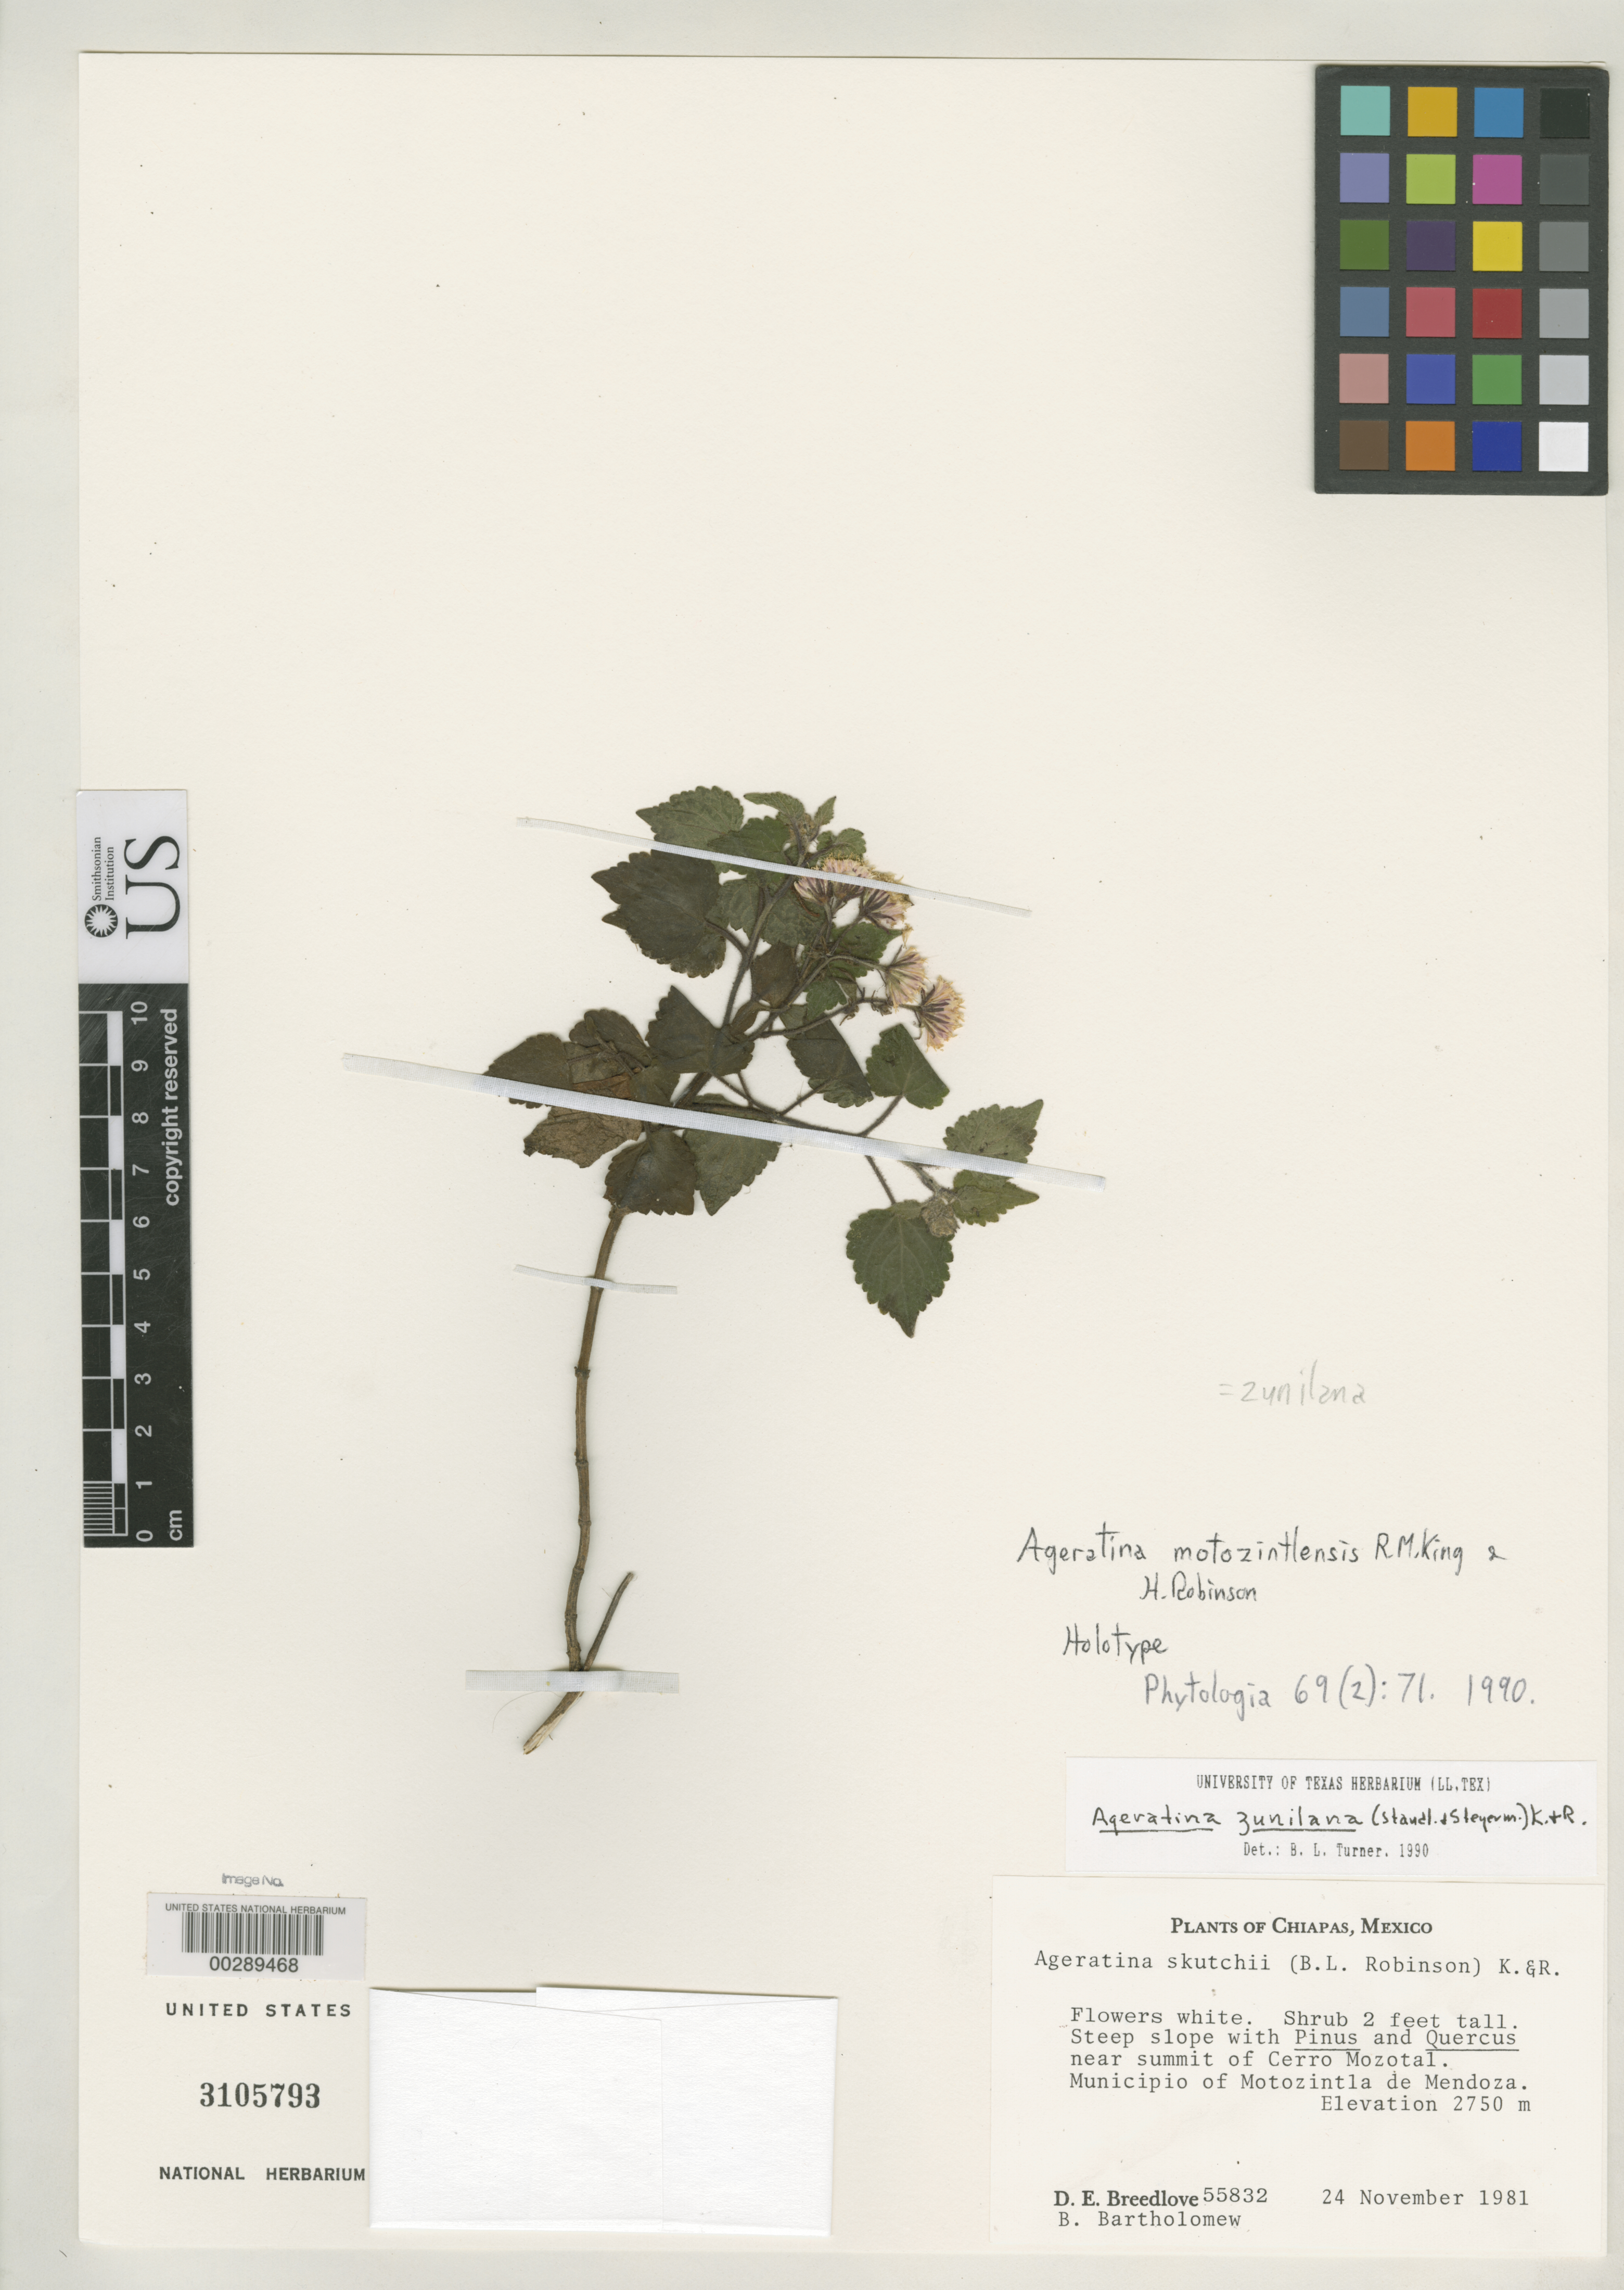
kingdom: Plantae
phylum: Tracheophyta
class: Magnoliopsida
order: Asterales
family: Asteraceae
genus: Ageratina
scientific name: Ageratina motozintlensis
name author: R.M. King & H. Rob.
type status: Holotype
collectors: D. E. Breedlove & B. M. Bartholomew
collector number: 55832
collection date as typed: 24 Nov 1981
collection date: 1981-11-24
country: Mexico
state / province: Chiapas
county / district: Motozintla de Mendoza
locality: Near summit of Cerro Mozotal.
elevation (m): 2750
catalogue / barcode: US 3105793